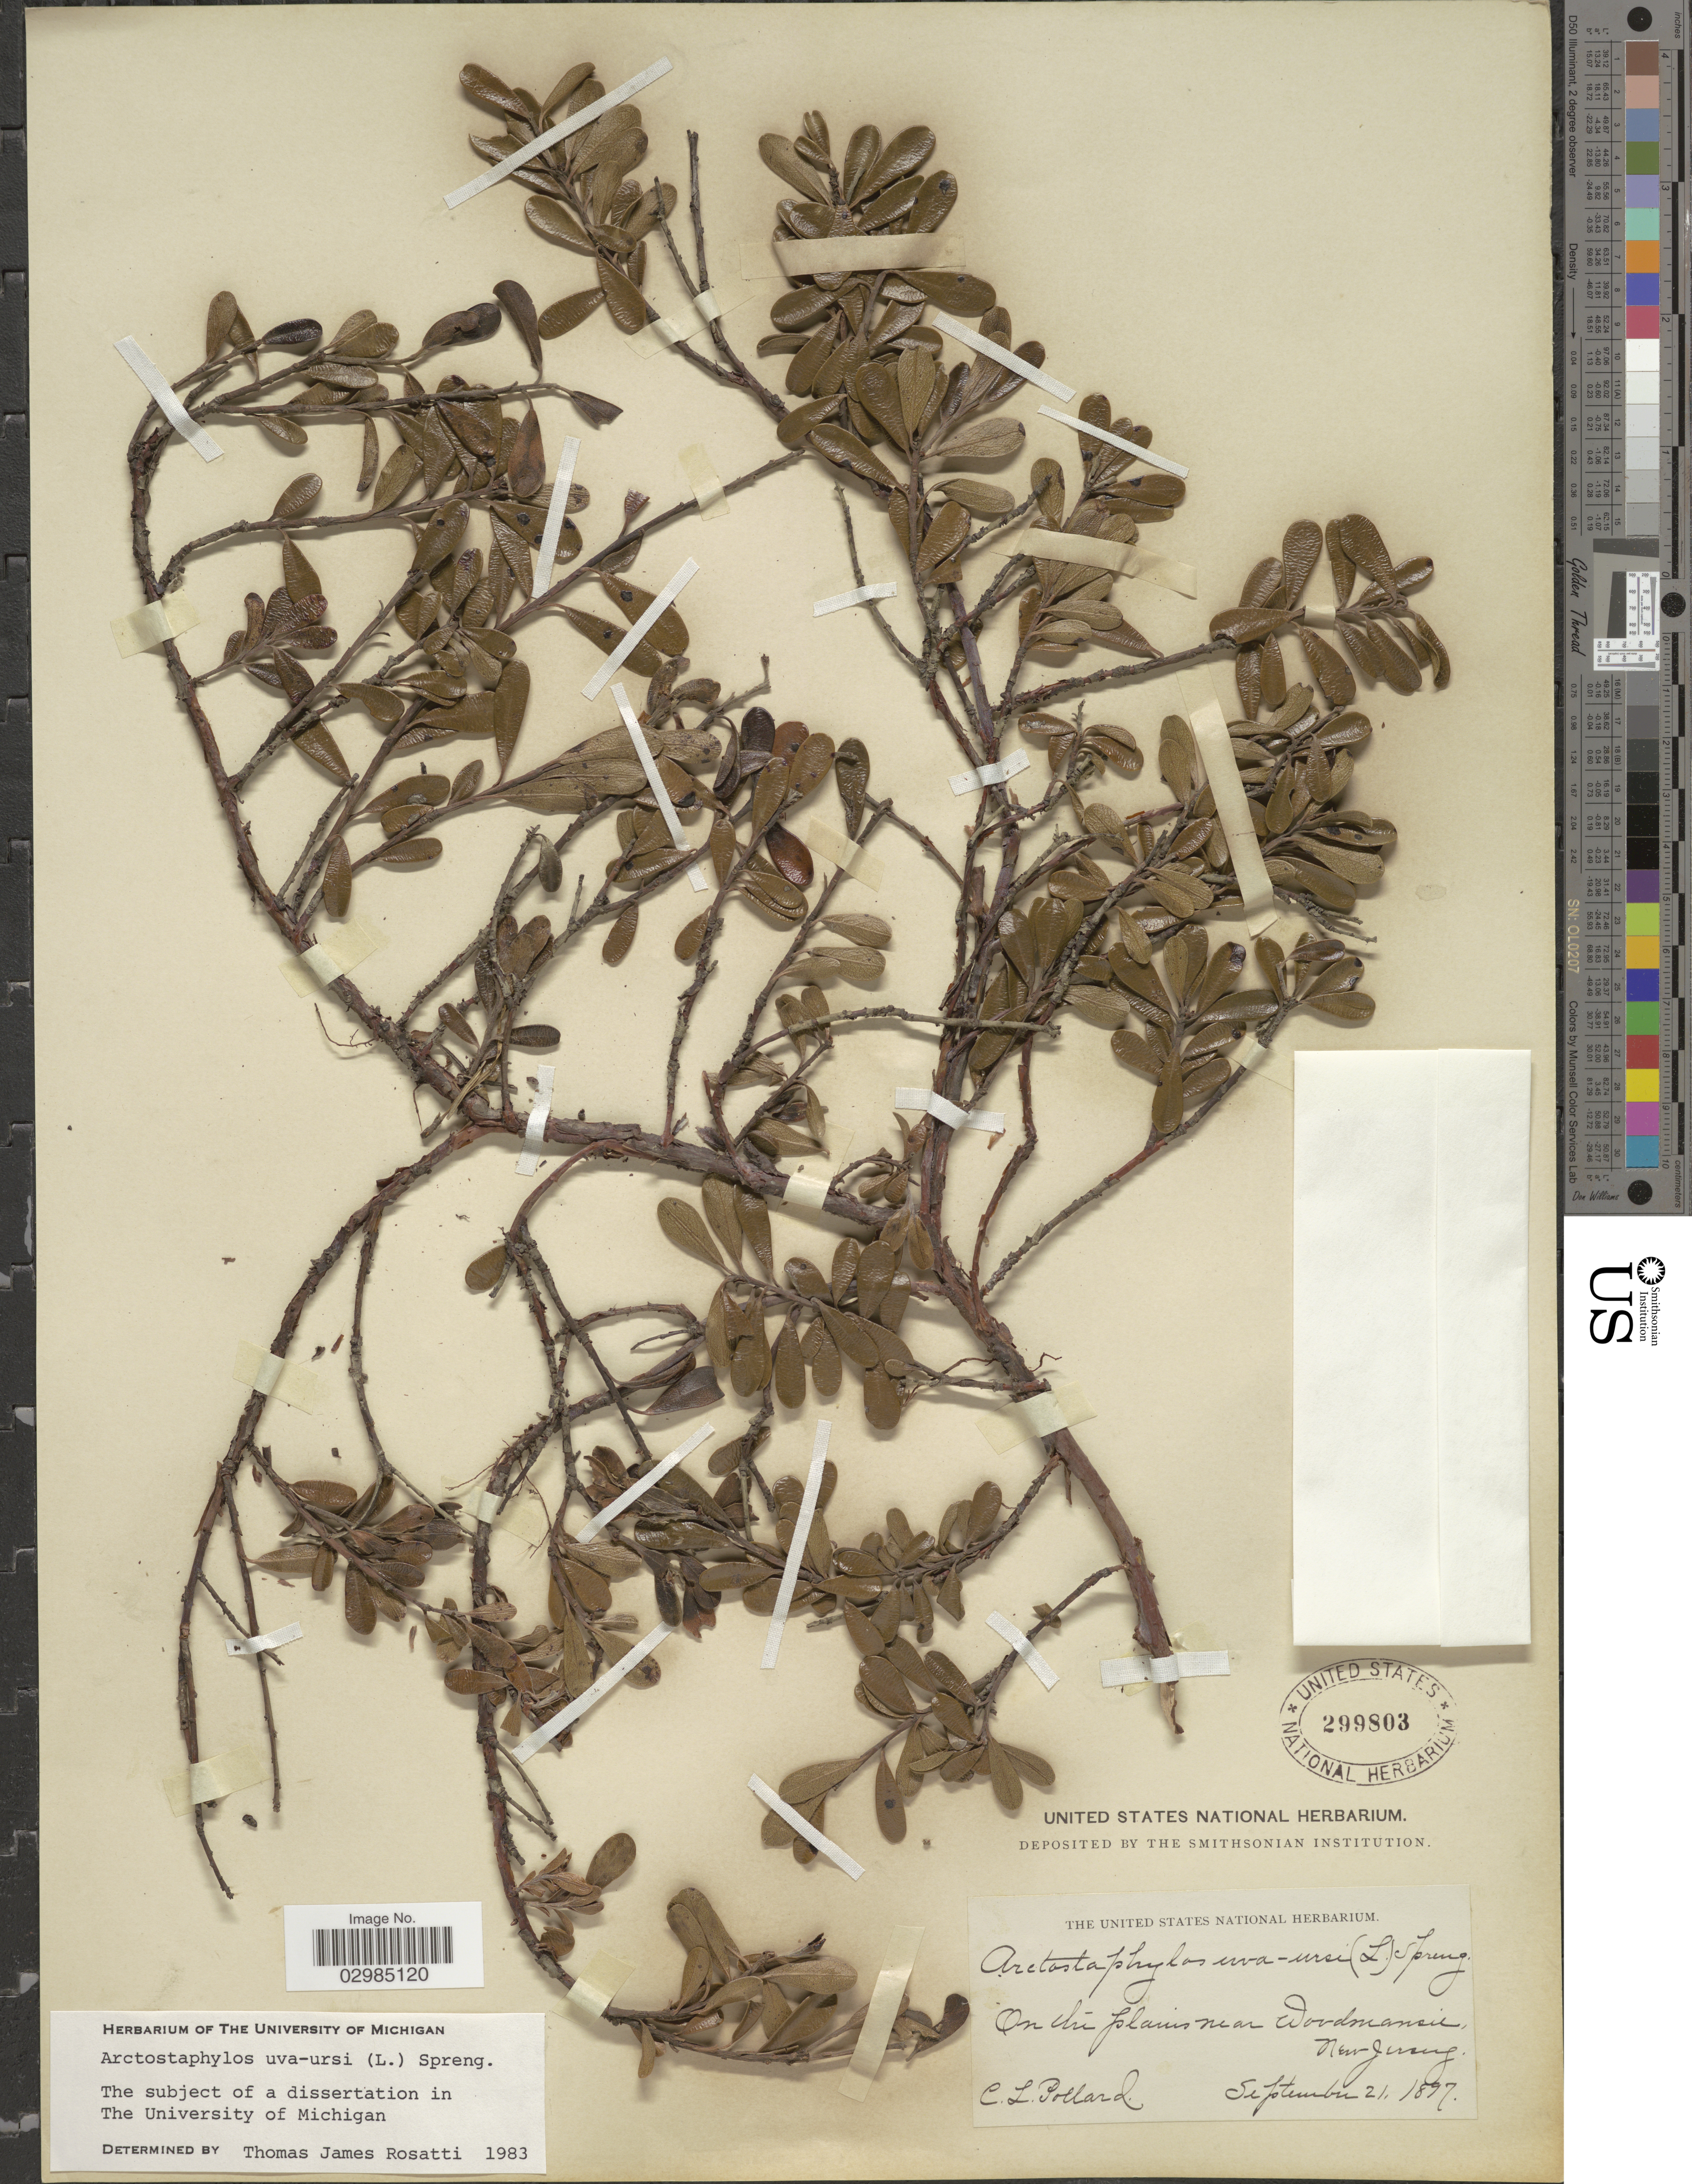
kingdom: Plantae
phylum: Tracheophyta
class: Magnoliopsida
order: Ericales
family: Ericaceae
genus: Arctostaphylos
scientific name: Arctostaphylos uva-ursi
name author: (L.) Spreng.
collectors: C. L. Pollard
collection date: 1897-09-21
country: United States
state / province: New Jersey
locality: On the plains near Woodmansie.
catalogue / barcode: US 299803